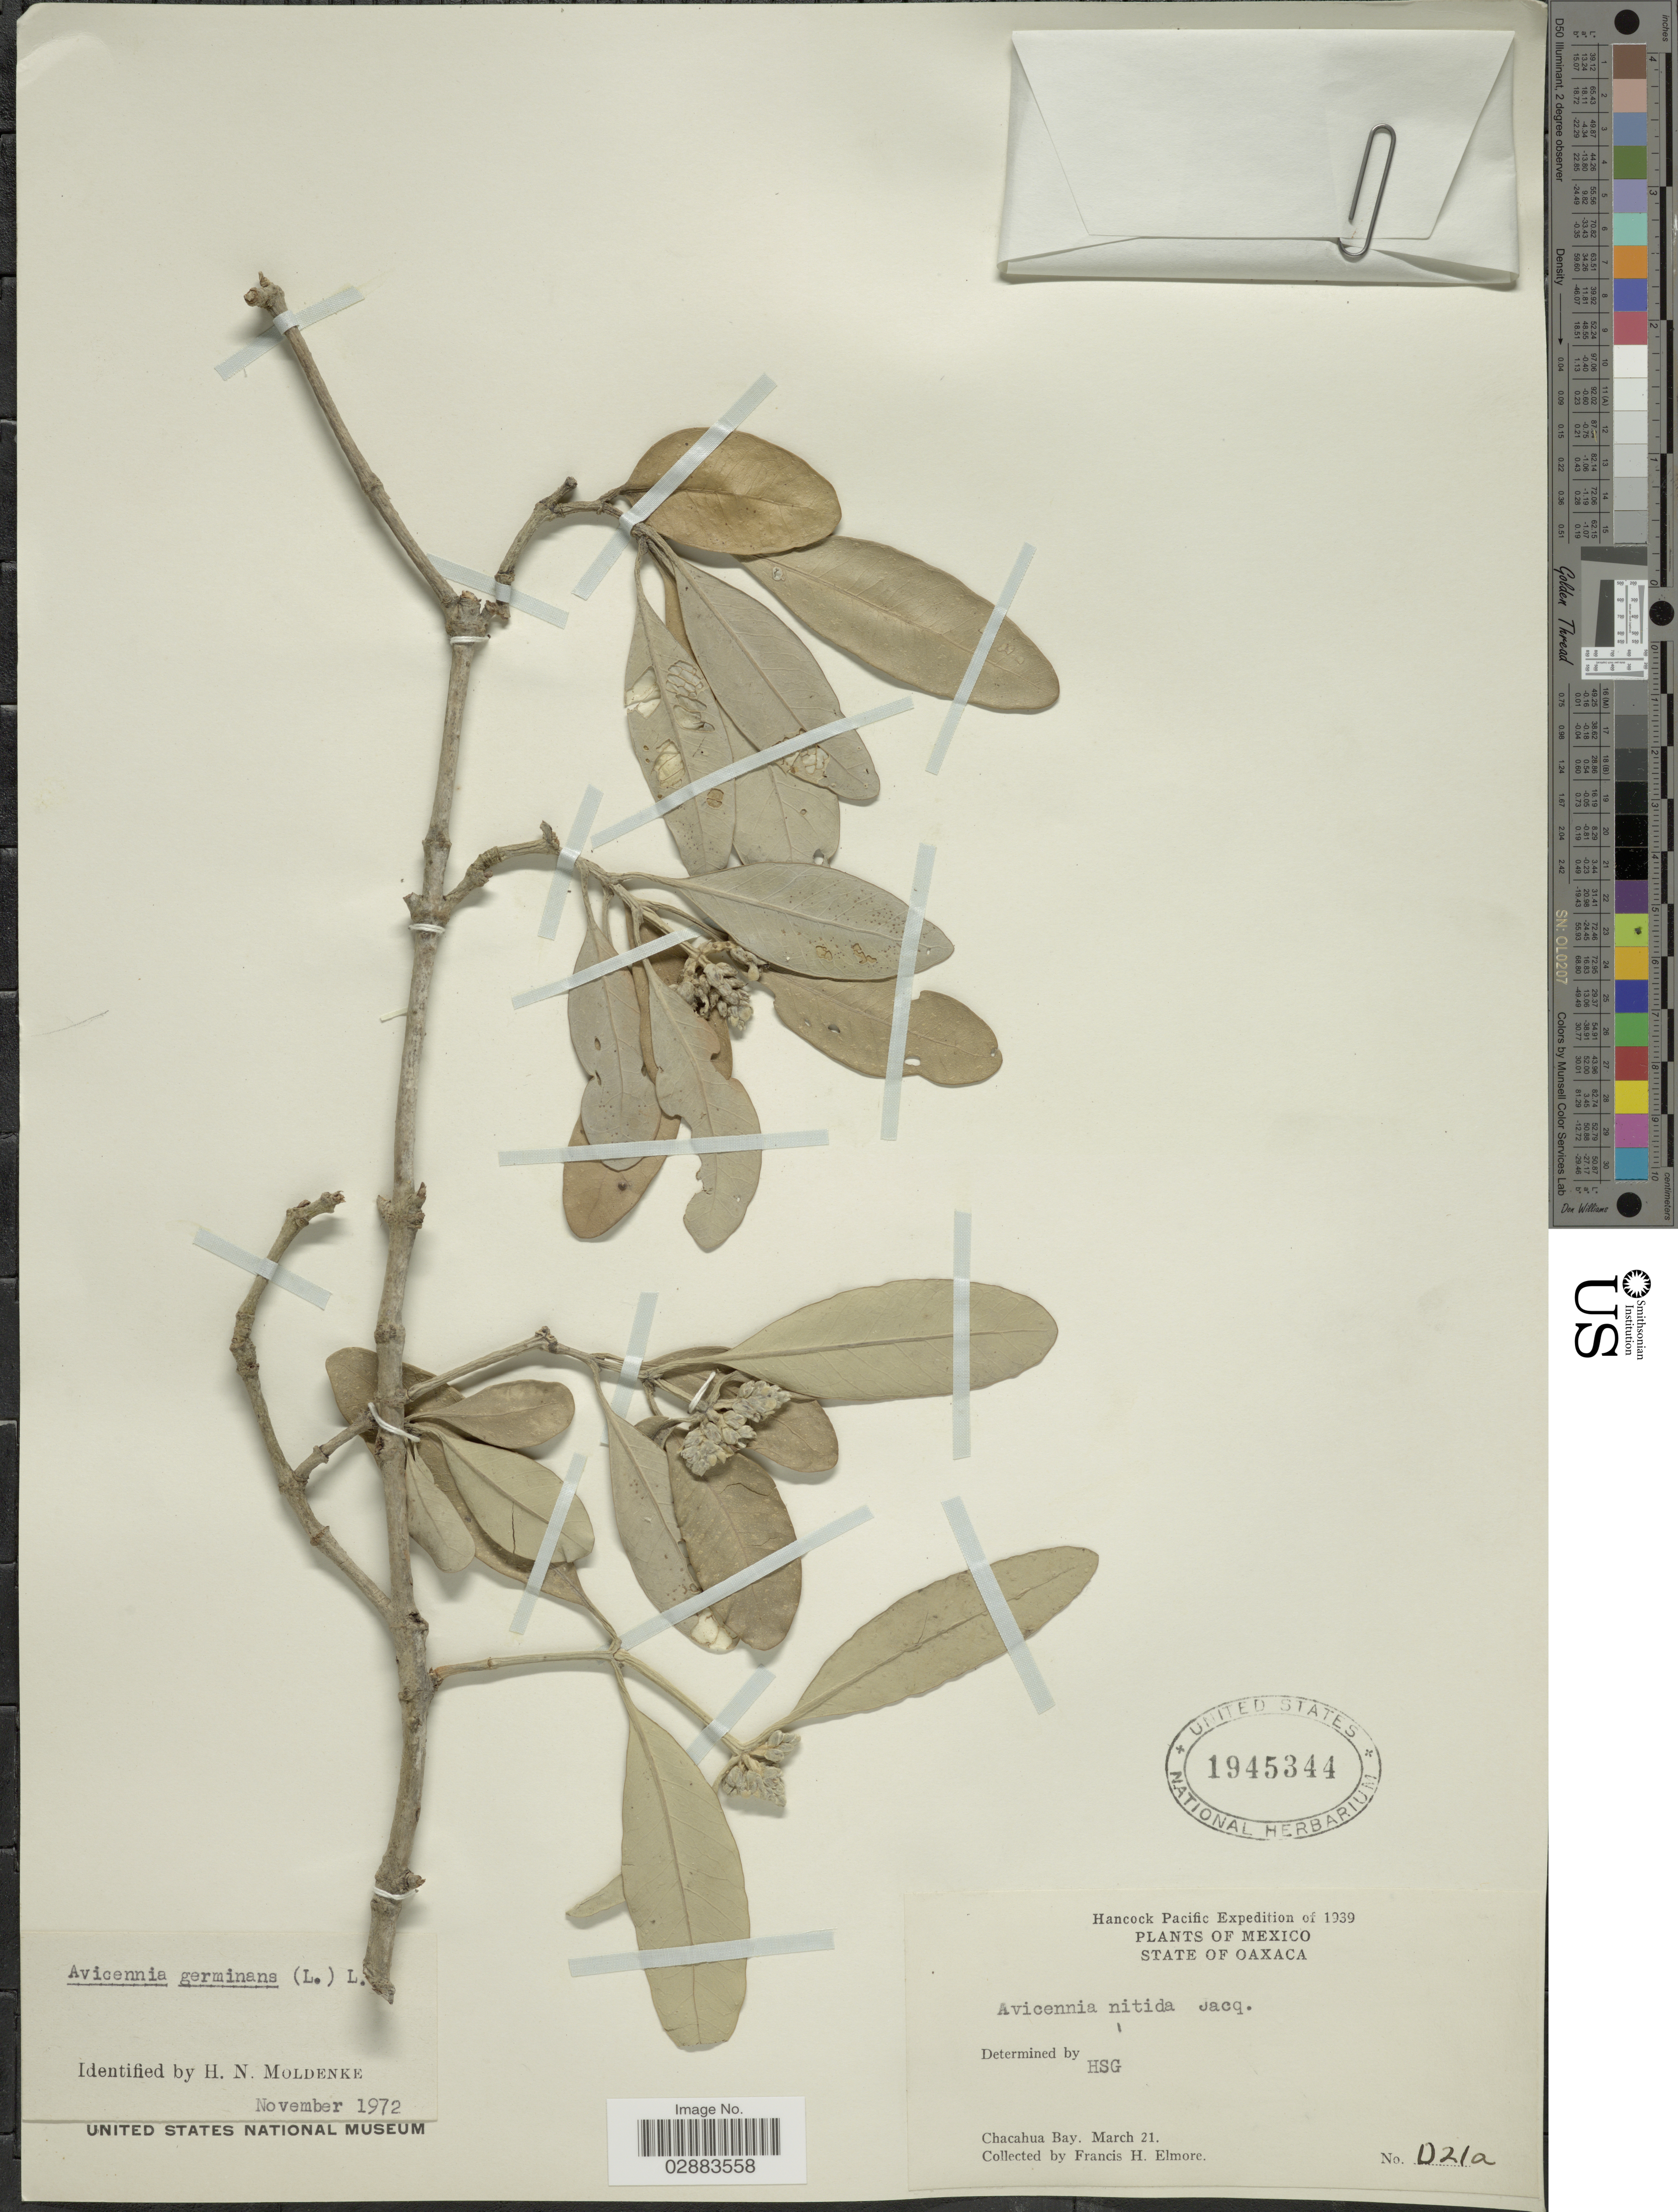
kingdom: Plantae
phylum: Tracheophyta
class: Magnoliopsida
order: Lamiales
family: Acanthaceae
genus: Avicennia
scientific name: Avicennia germinans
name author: (L.) L.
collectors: F. H. Elmore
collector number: D21a*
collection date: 1939-03-21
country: Mexico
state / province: Oaxaca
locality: Chacahua Bay.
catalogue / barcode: US 1945344